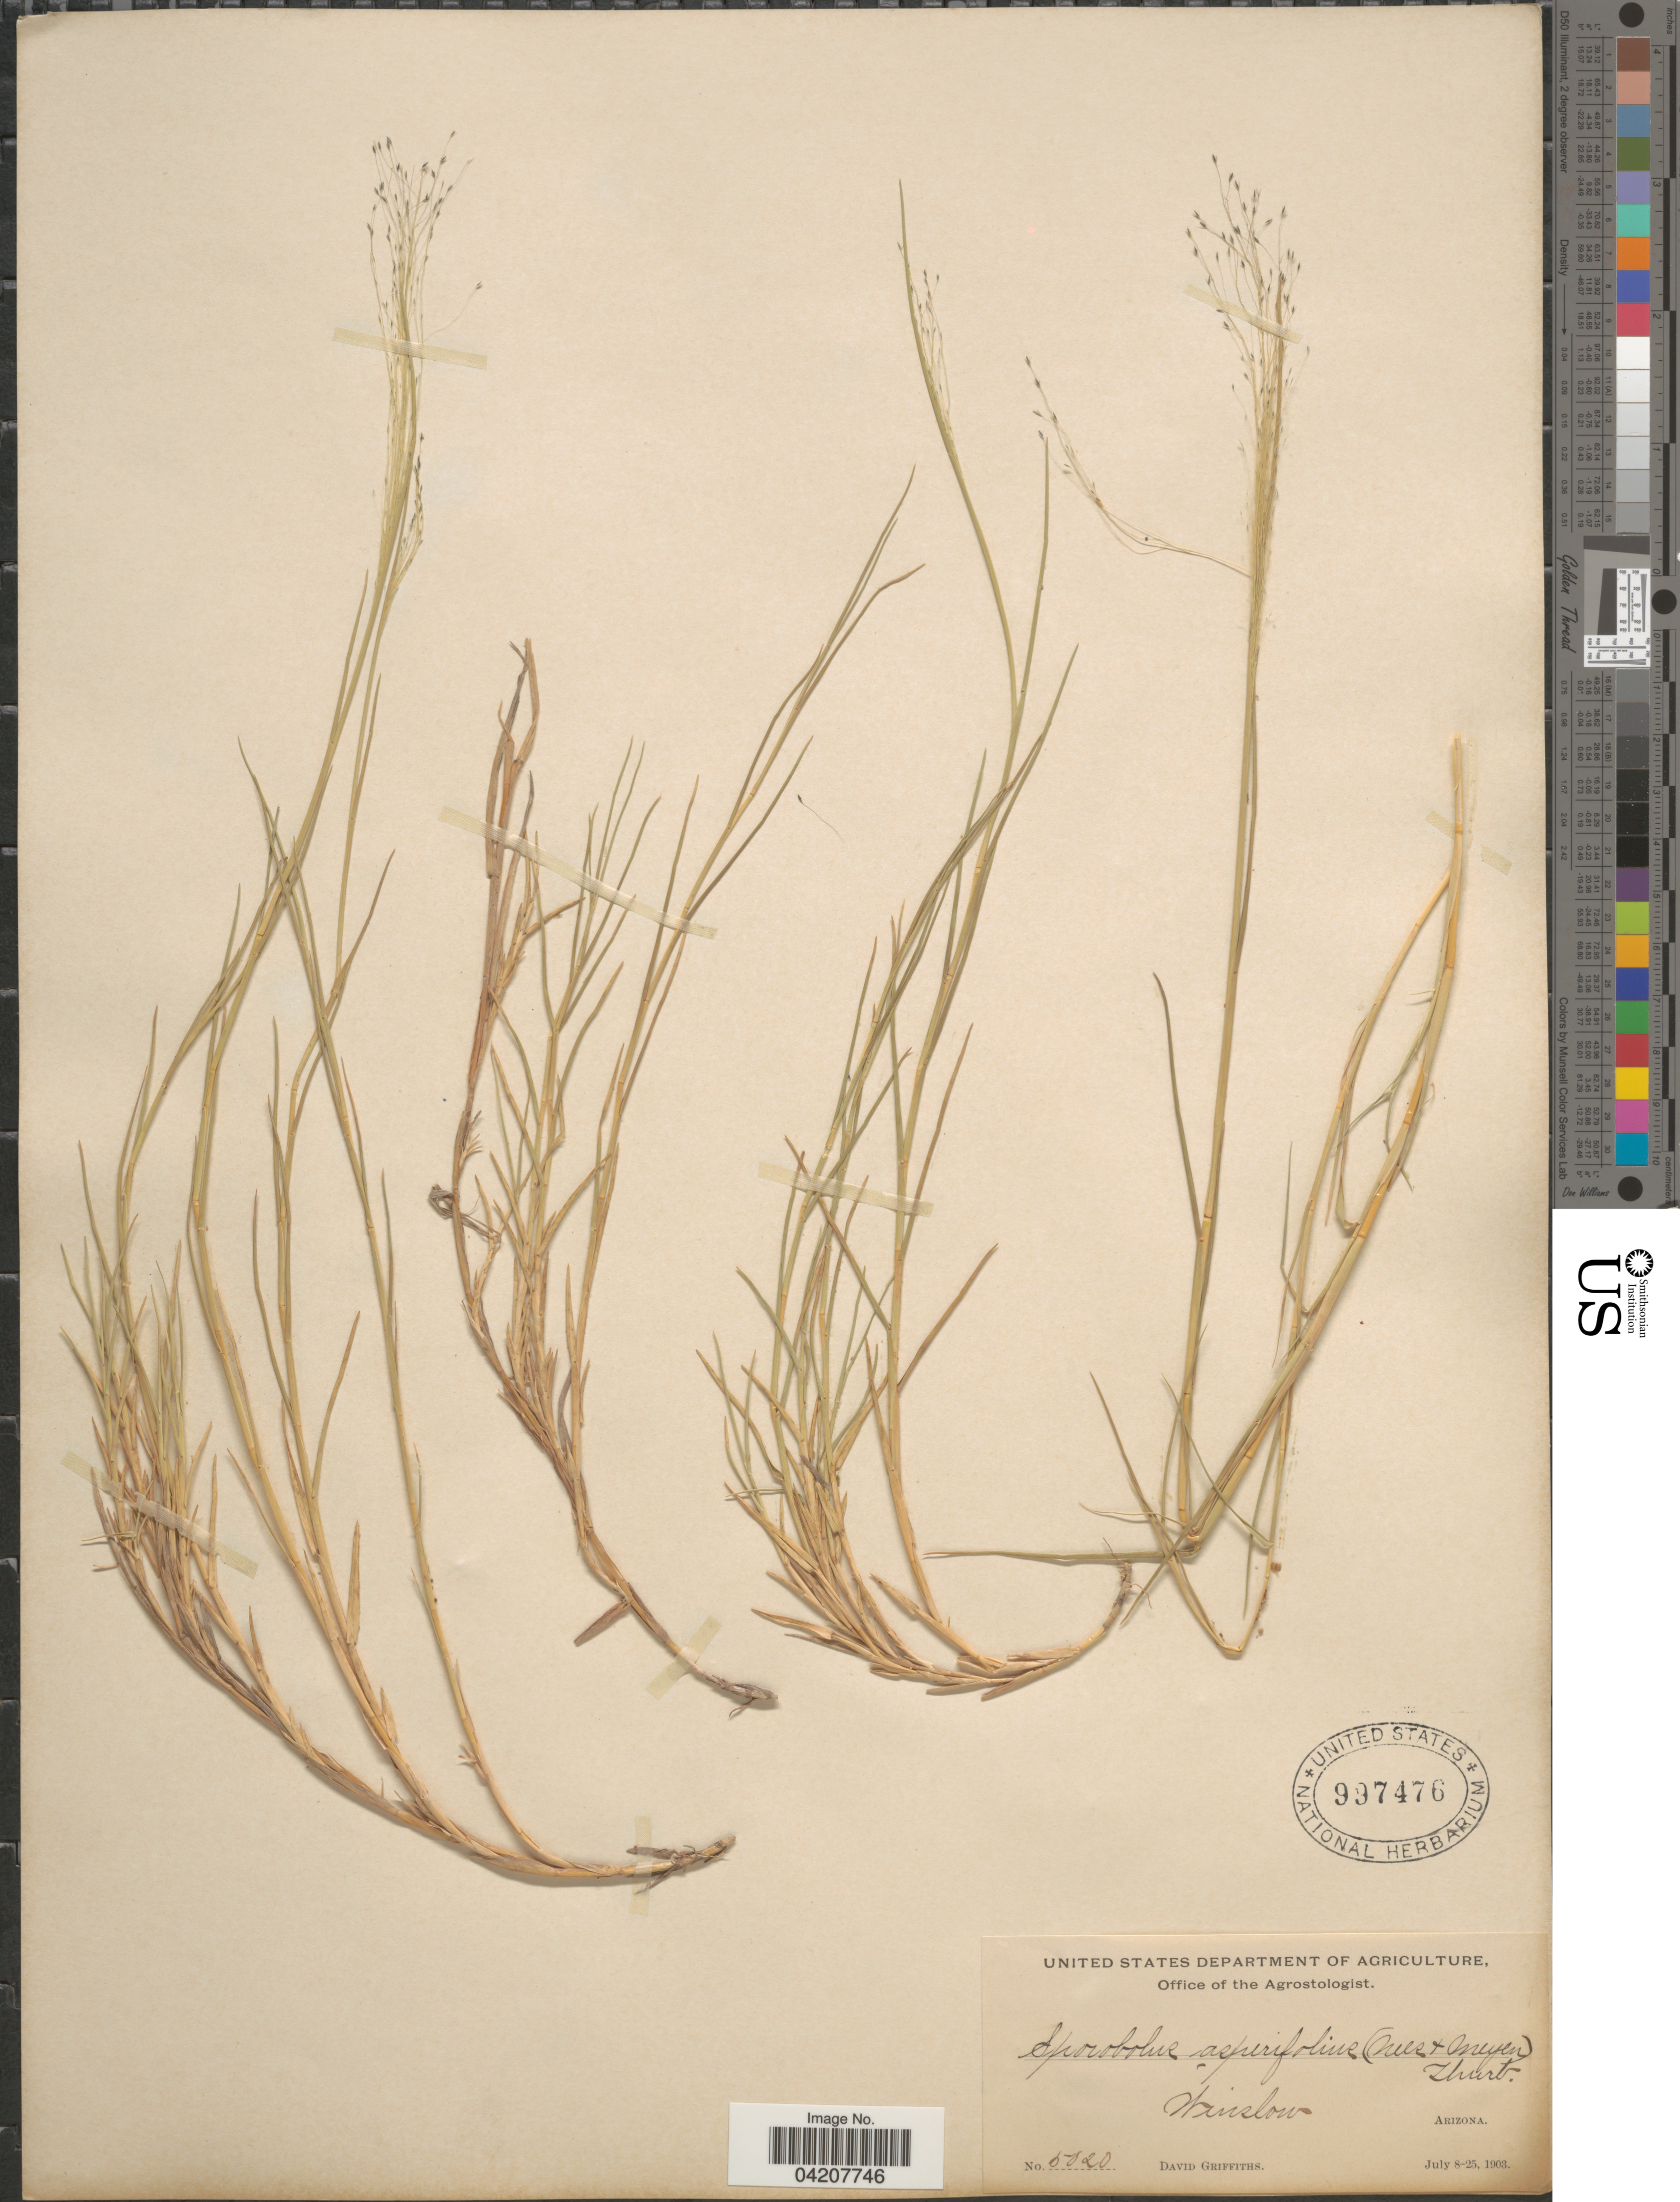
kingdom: Plantae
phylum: Tracheophyta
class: Liliopsida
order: Poales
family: Poaceae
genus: Muhlenbergia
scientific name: Muhlenbergia asperifolia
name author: (Nees & Meyen ex Trin.) Parodi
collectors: D. Griffiths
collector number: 5020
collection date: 1903-07-08/1903-07-25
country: United States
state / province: Arizona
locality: Winslow.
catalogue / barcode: US 997476